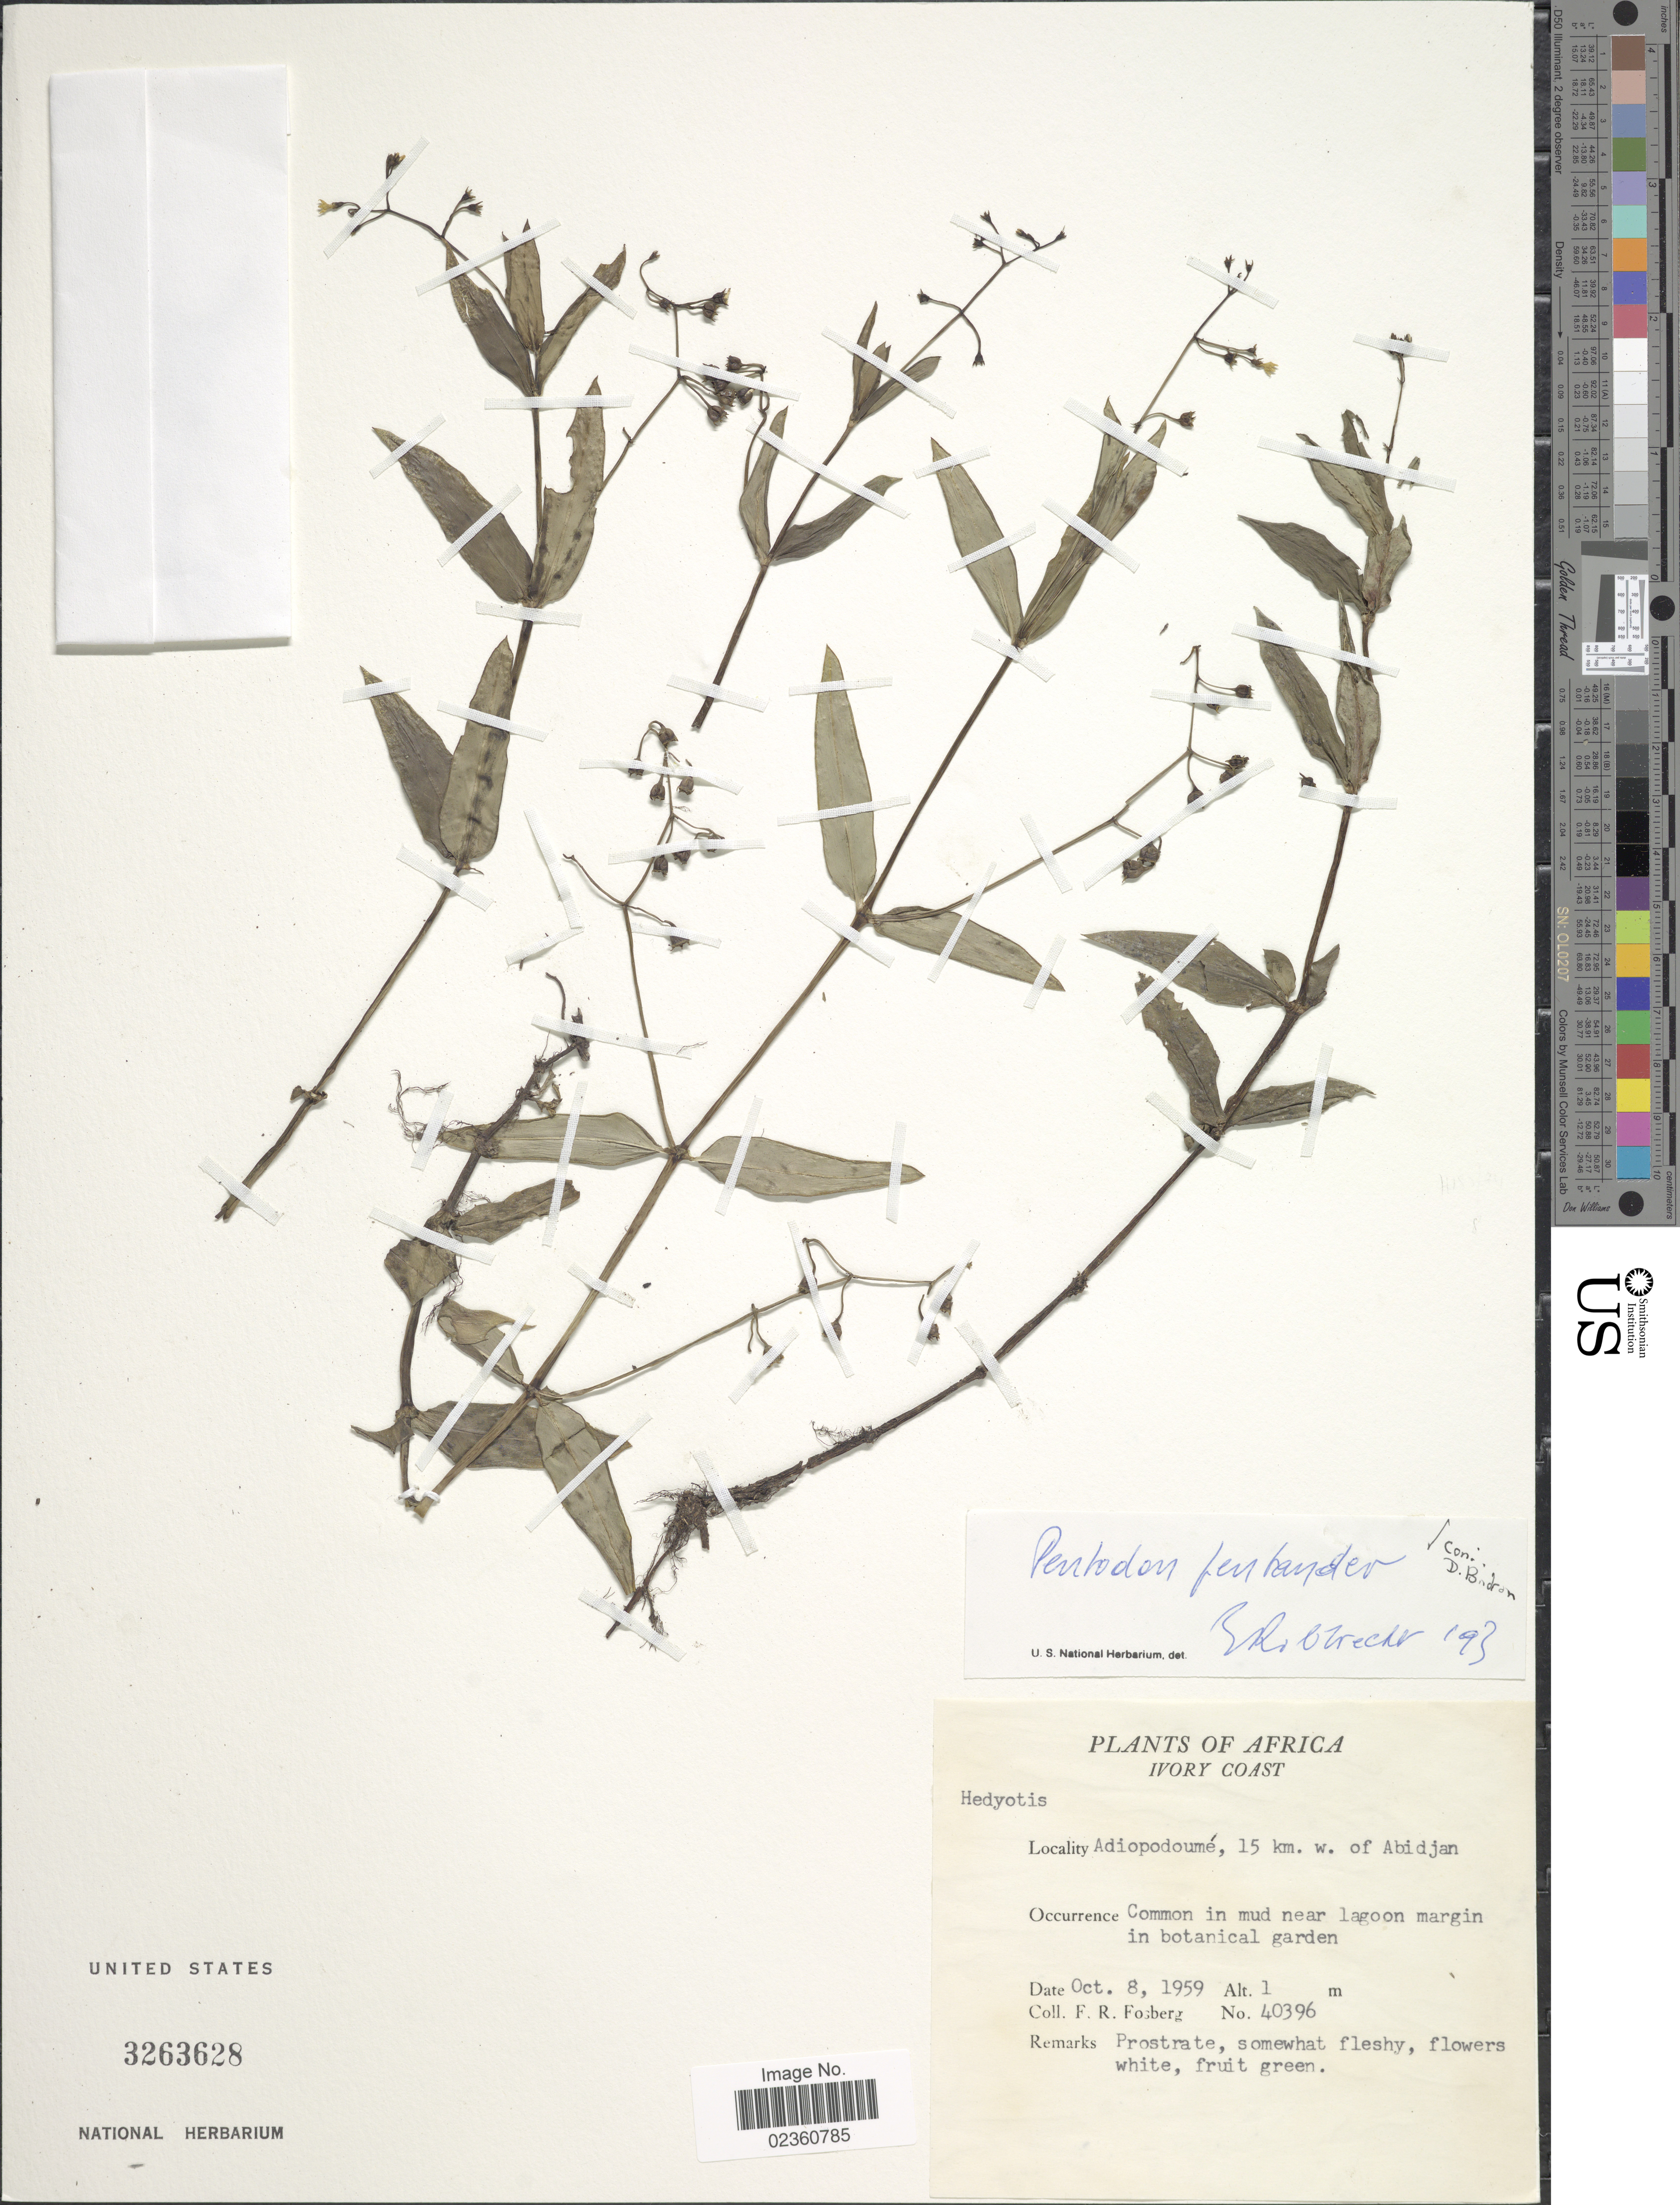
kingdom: Plantae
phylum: Tracheophyta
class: Magnoliopsida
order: Gentianales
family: Rubiaceae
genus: Pentodon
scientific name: Pentodon pentandrus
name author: (Schumach. & Thonn.) Vatke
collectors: F. R. Fosberg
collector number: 40396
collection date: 1959-10-08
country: Ivory Coast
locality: Adtiopodoumé, 15 km w of Abidjan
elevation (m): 1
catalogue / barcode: US 3263628